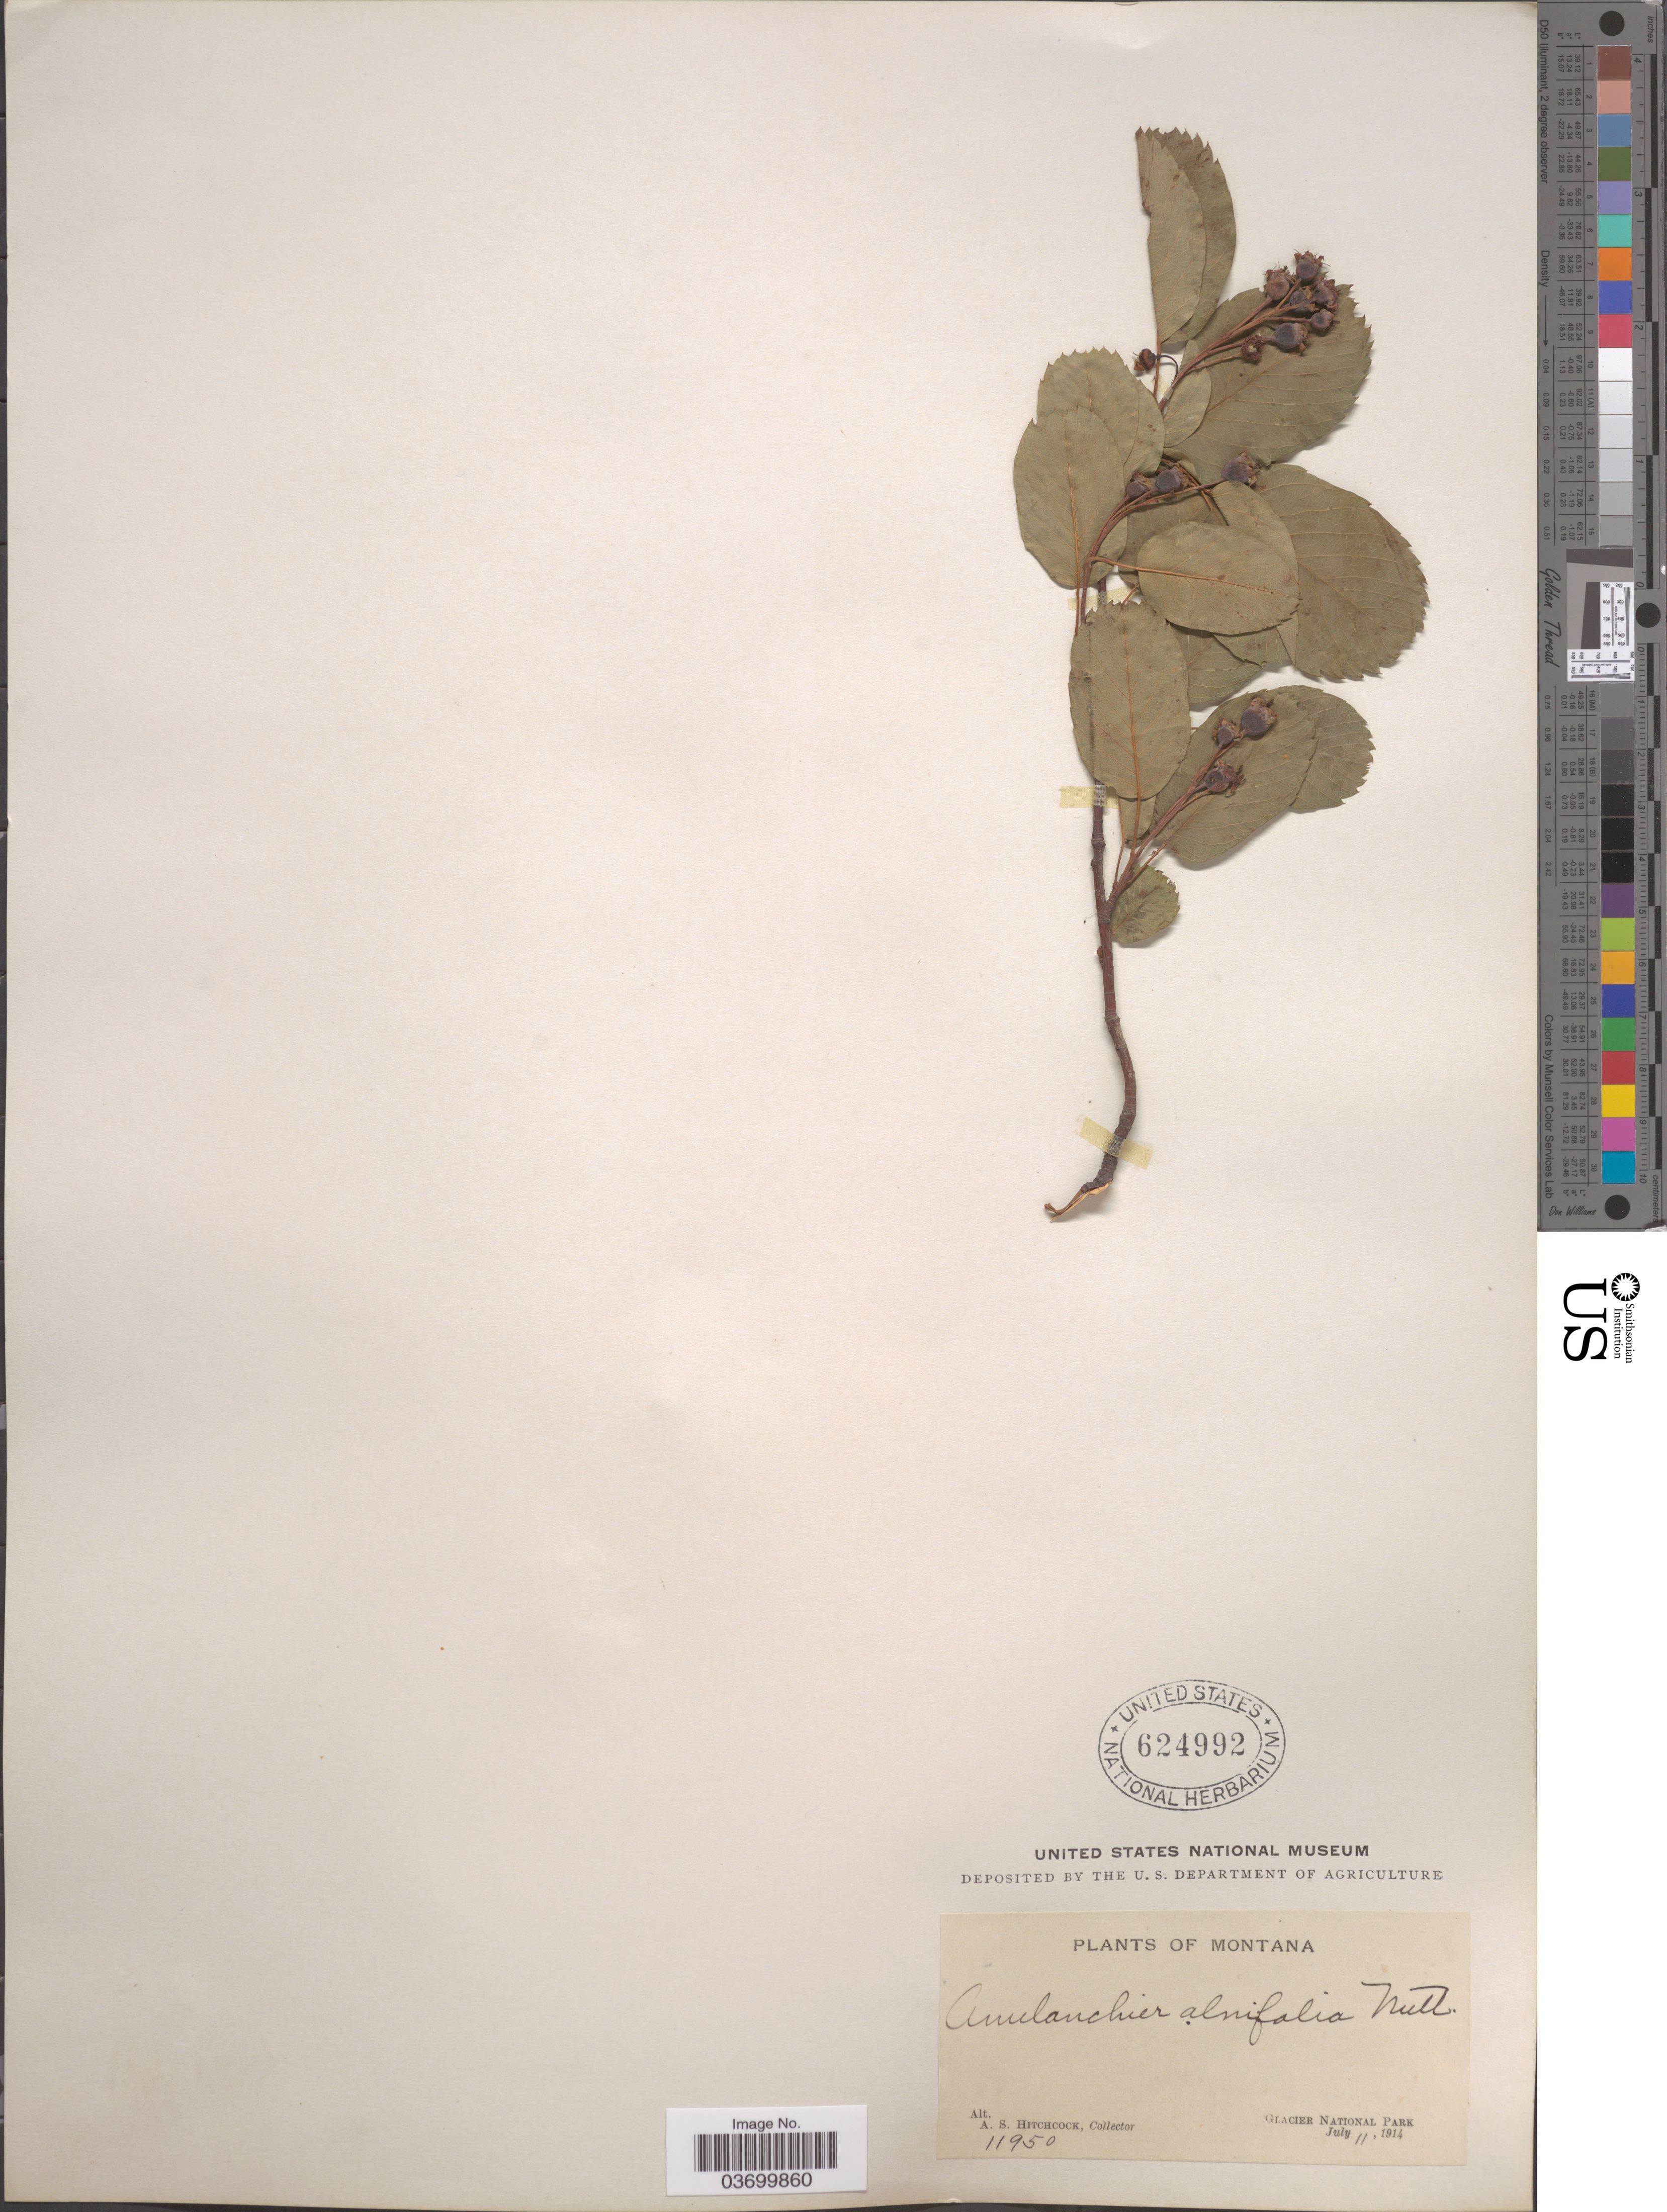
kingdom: Plantae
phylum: Tracheophyta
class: Magnoliopsida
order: Rosales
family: Rosaceae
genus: Amelanchier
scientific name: Amelanchier alnifolia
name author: (Nutt.) Nutt. ex M. Roem.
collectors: A. S. Hitchcock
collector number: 11950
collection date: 1914-07-11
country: United States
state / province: Montana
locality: Glacier National Park.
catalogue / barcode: US 624992